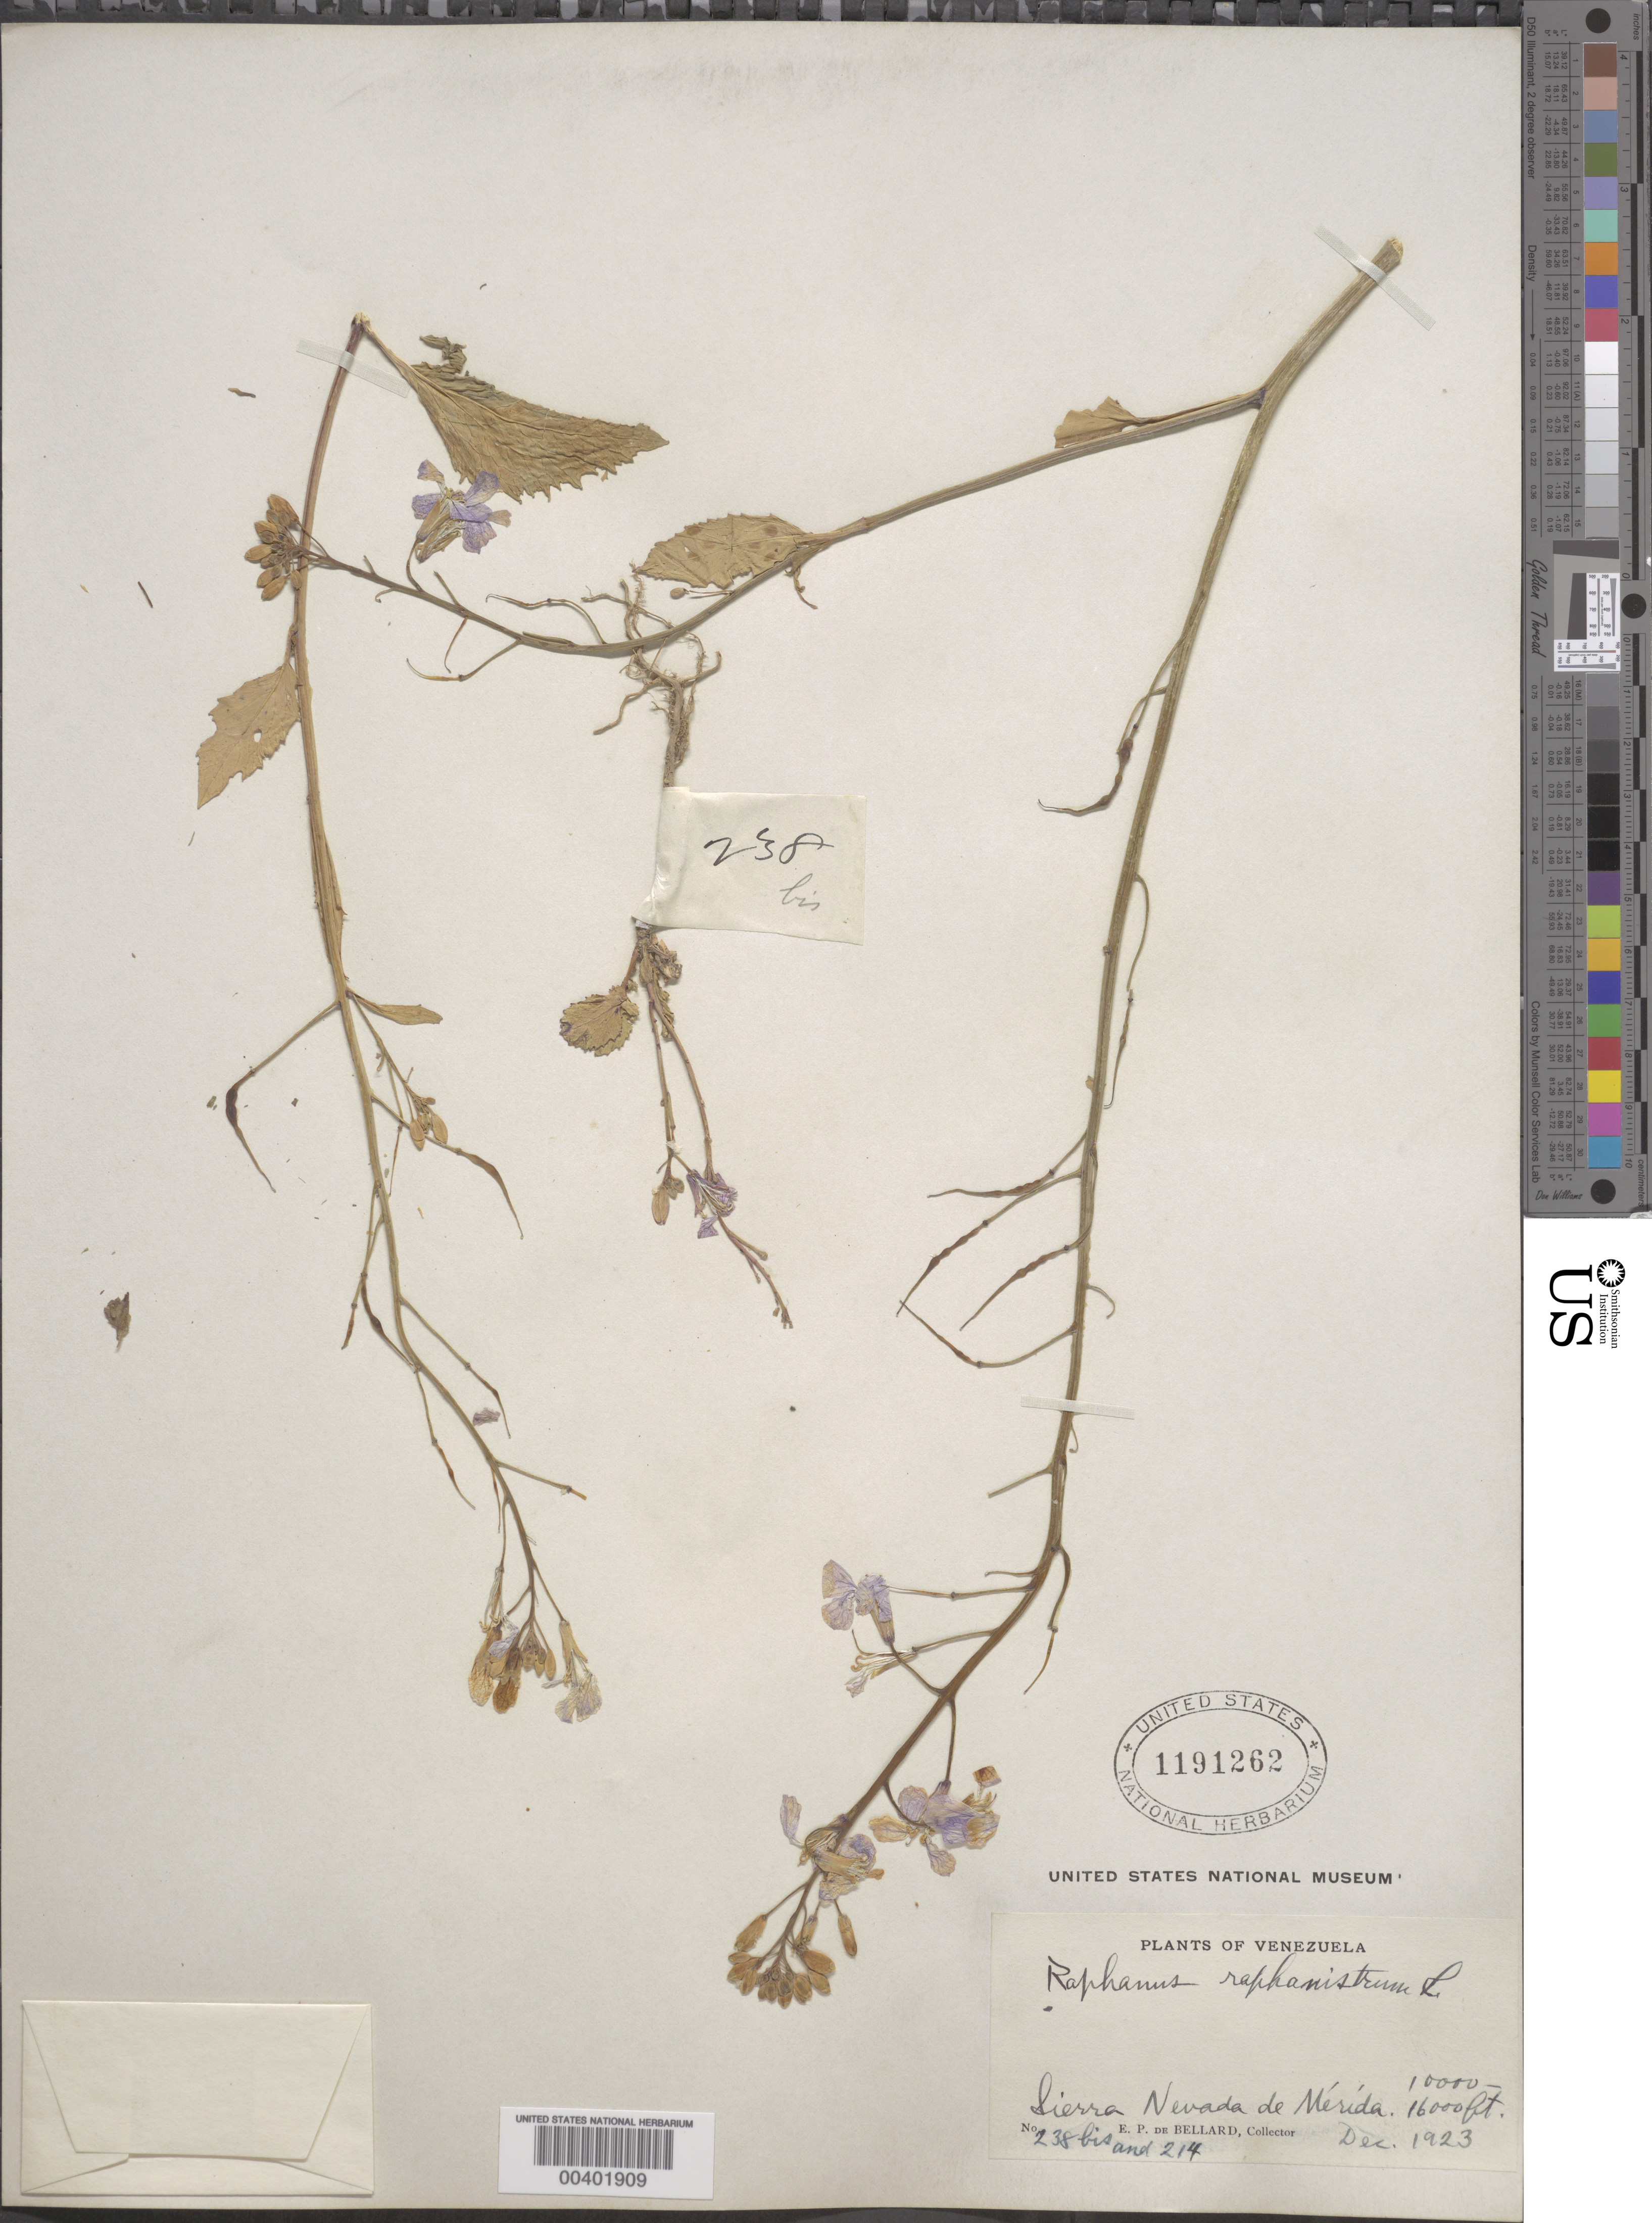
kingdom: Plantae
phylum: Tracheophyta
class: Magnoliopsida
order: Brassicales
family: Brassicaceae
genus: Raphanus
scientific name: Raphanus raphanistrum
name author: L.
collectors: E. Bellard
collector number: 238 bis and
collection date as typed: Dec 1923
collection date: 1923-12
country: Venezuela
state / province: Mérida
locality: Sierra Nevada de Mérida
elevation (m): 1000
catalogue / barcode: US 1191262